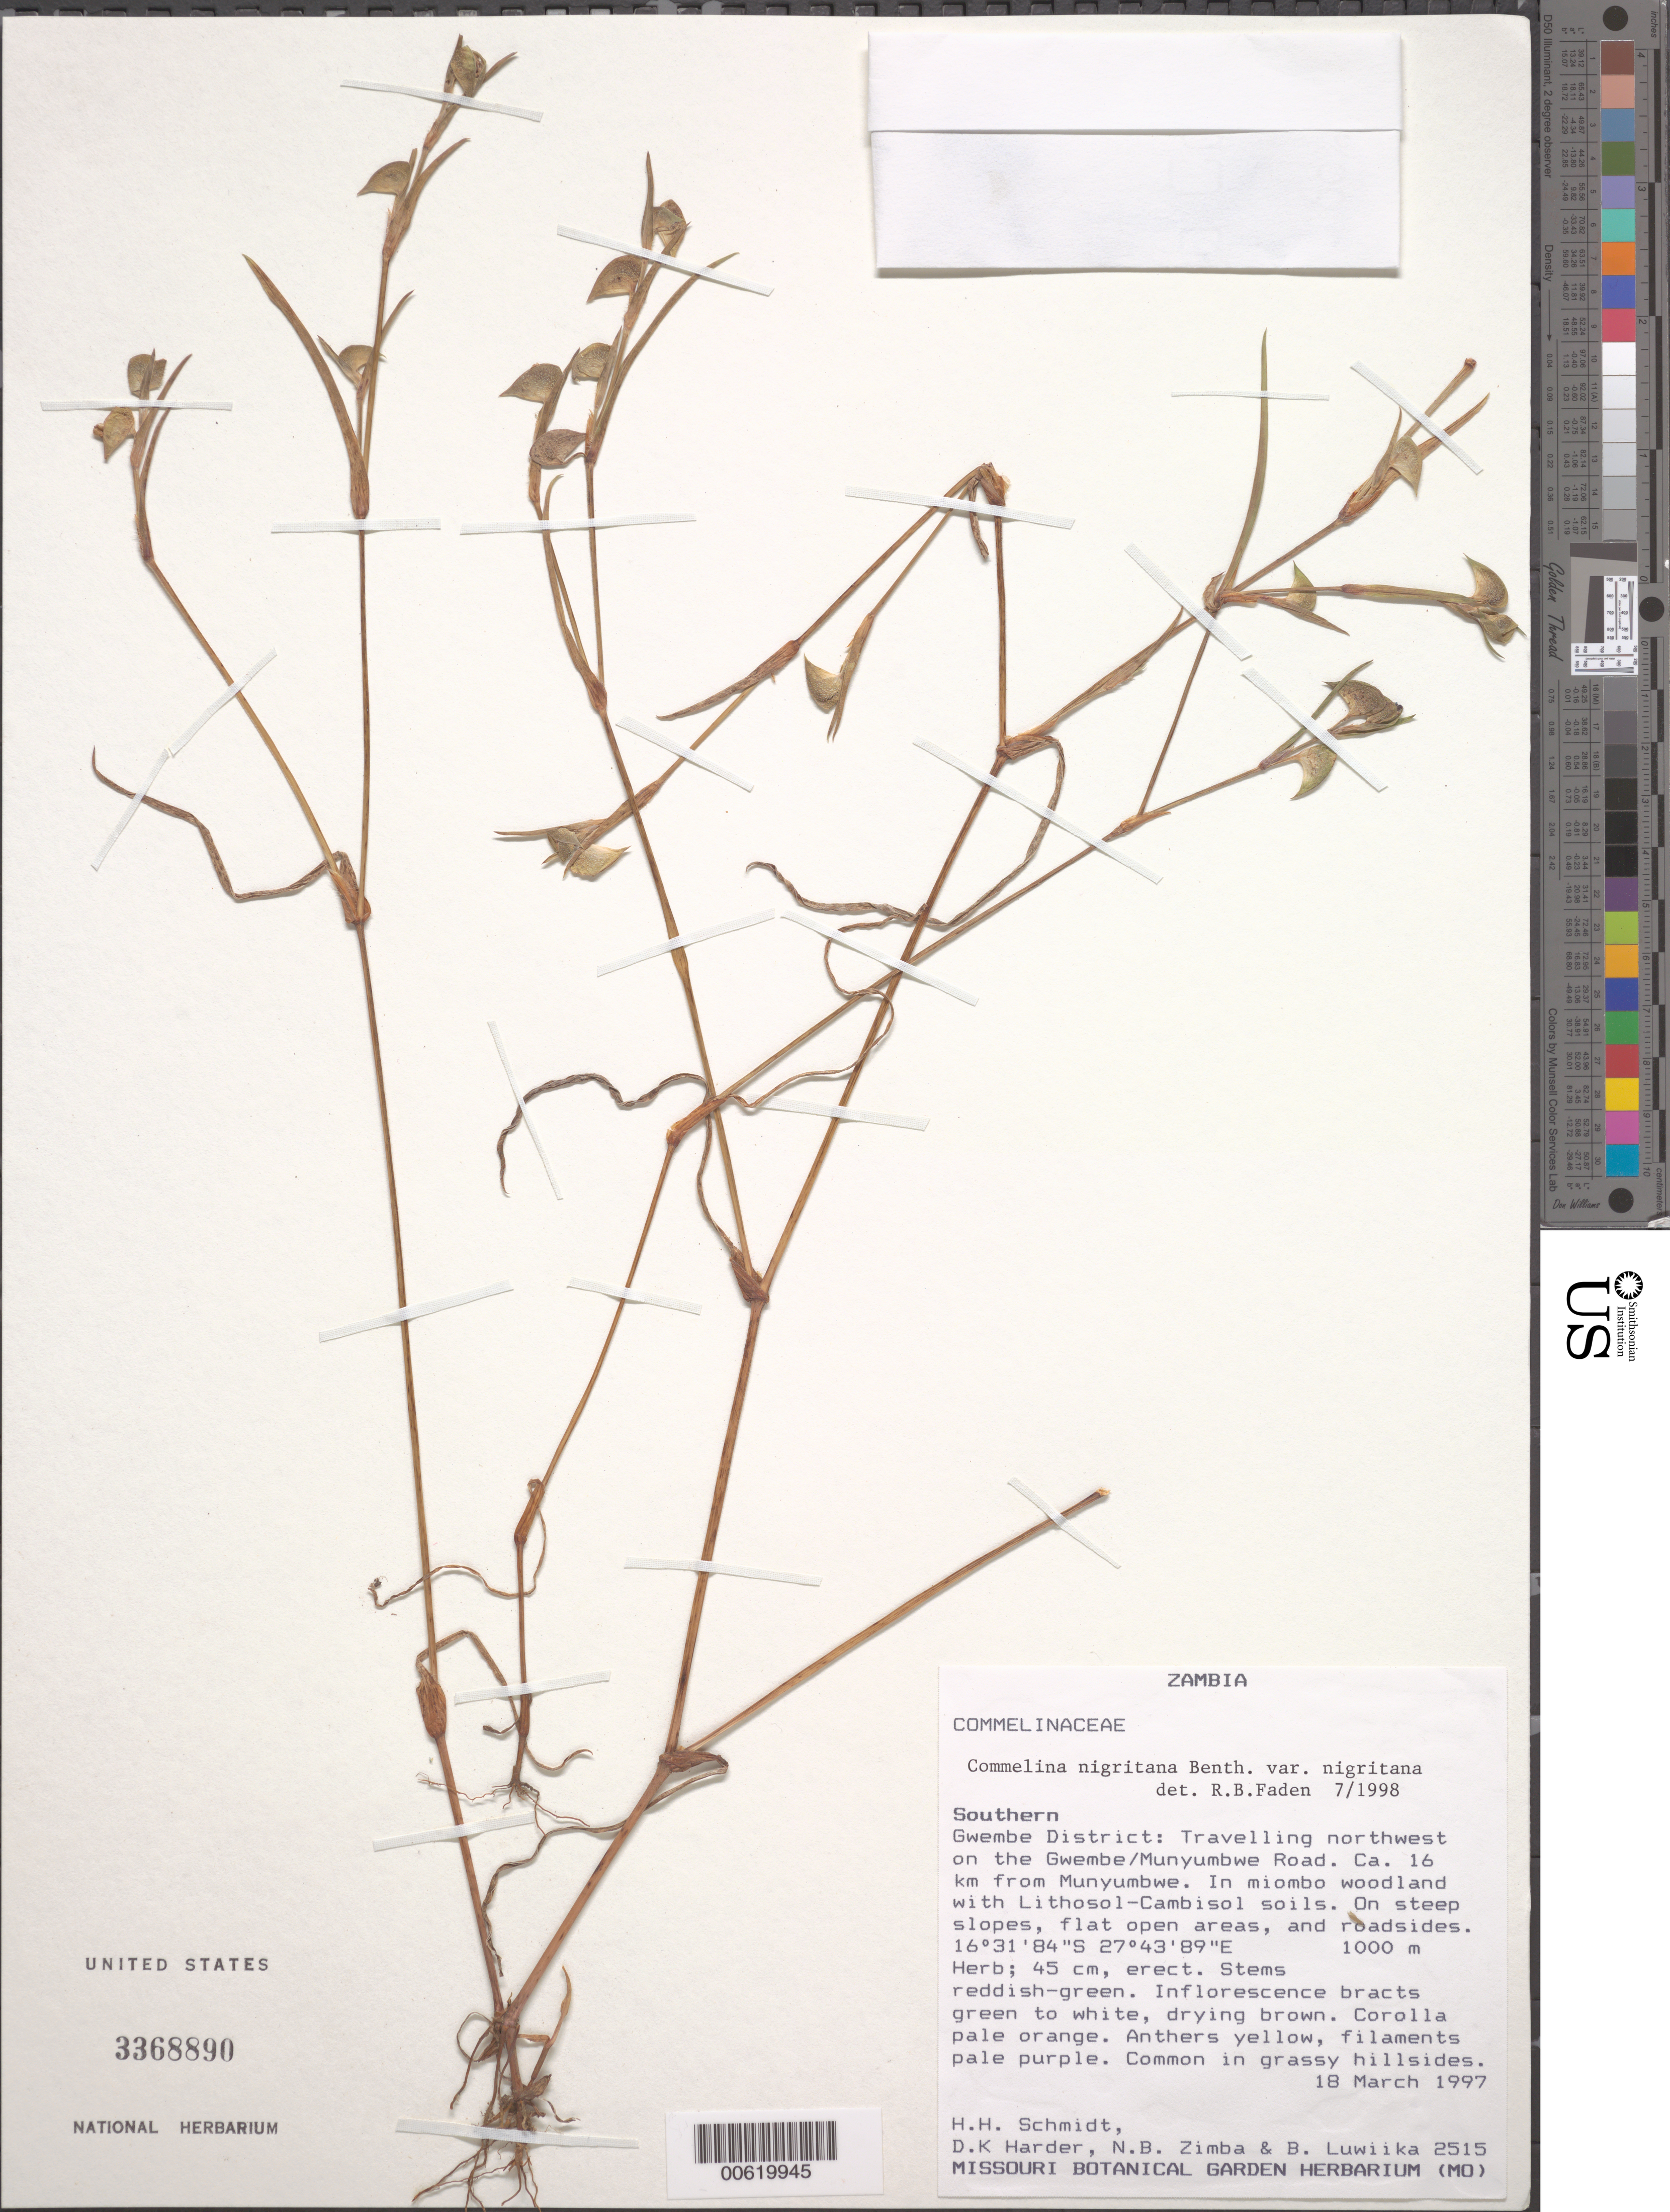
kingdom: Plantae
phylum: Tracheophyta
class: Liliopsida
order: Commelinales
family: Commelinaceae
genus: Commelina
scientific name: Commelina nigritana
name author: Benth.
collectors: H. H. Schmidt, D. Harder, B. Luwiika & N. B. Zimba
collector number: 2515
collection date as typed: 18 Mar 1997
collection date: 1997-03-18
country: Zambia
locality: Gwembe dist., nw of gwembe-munyumbwe road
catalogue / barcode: US 3368890